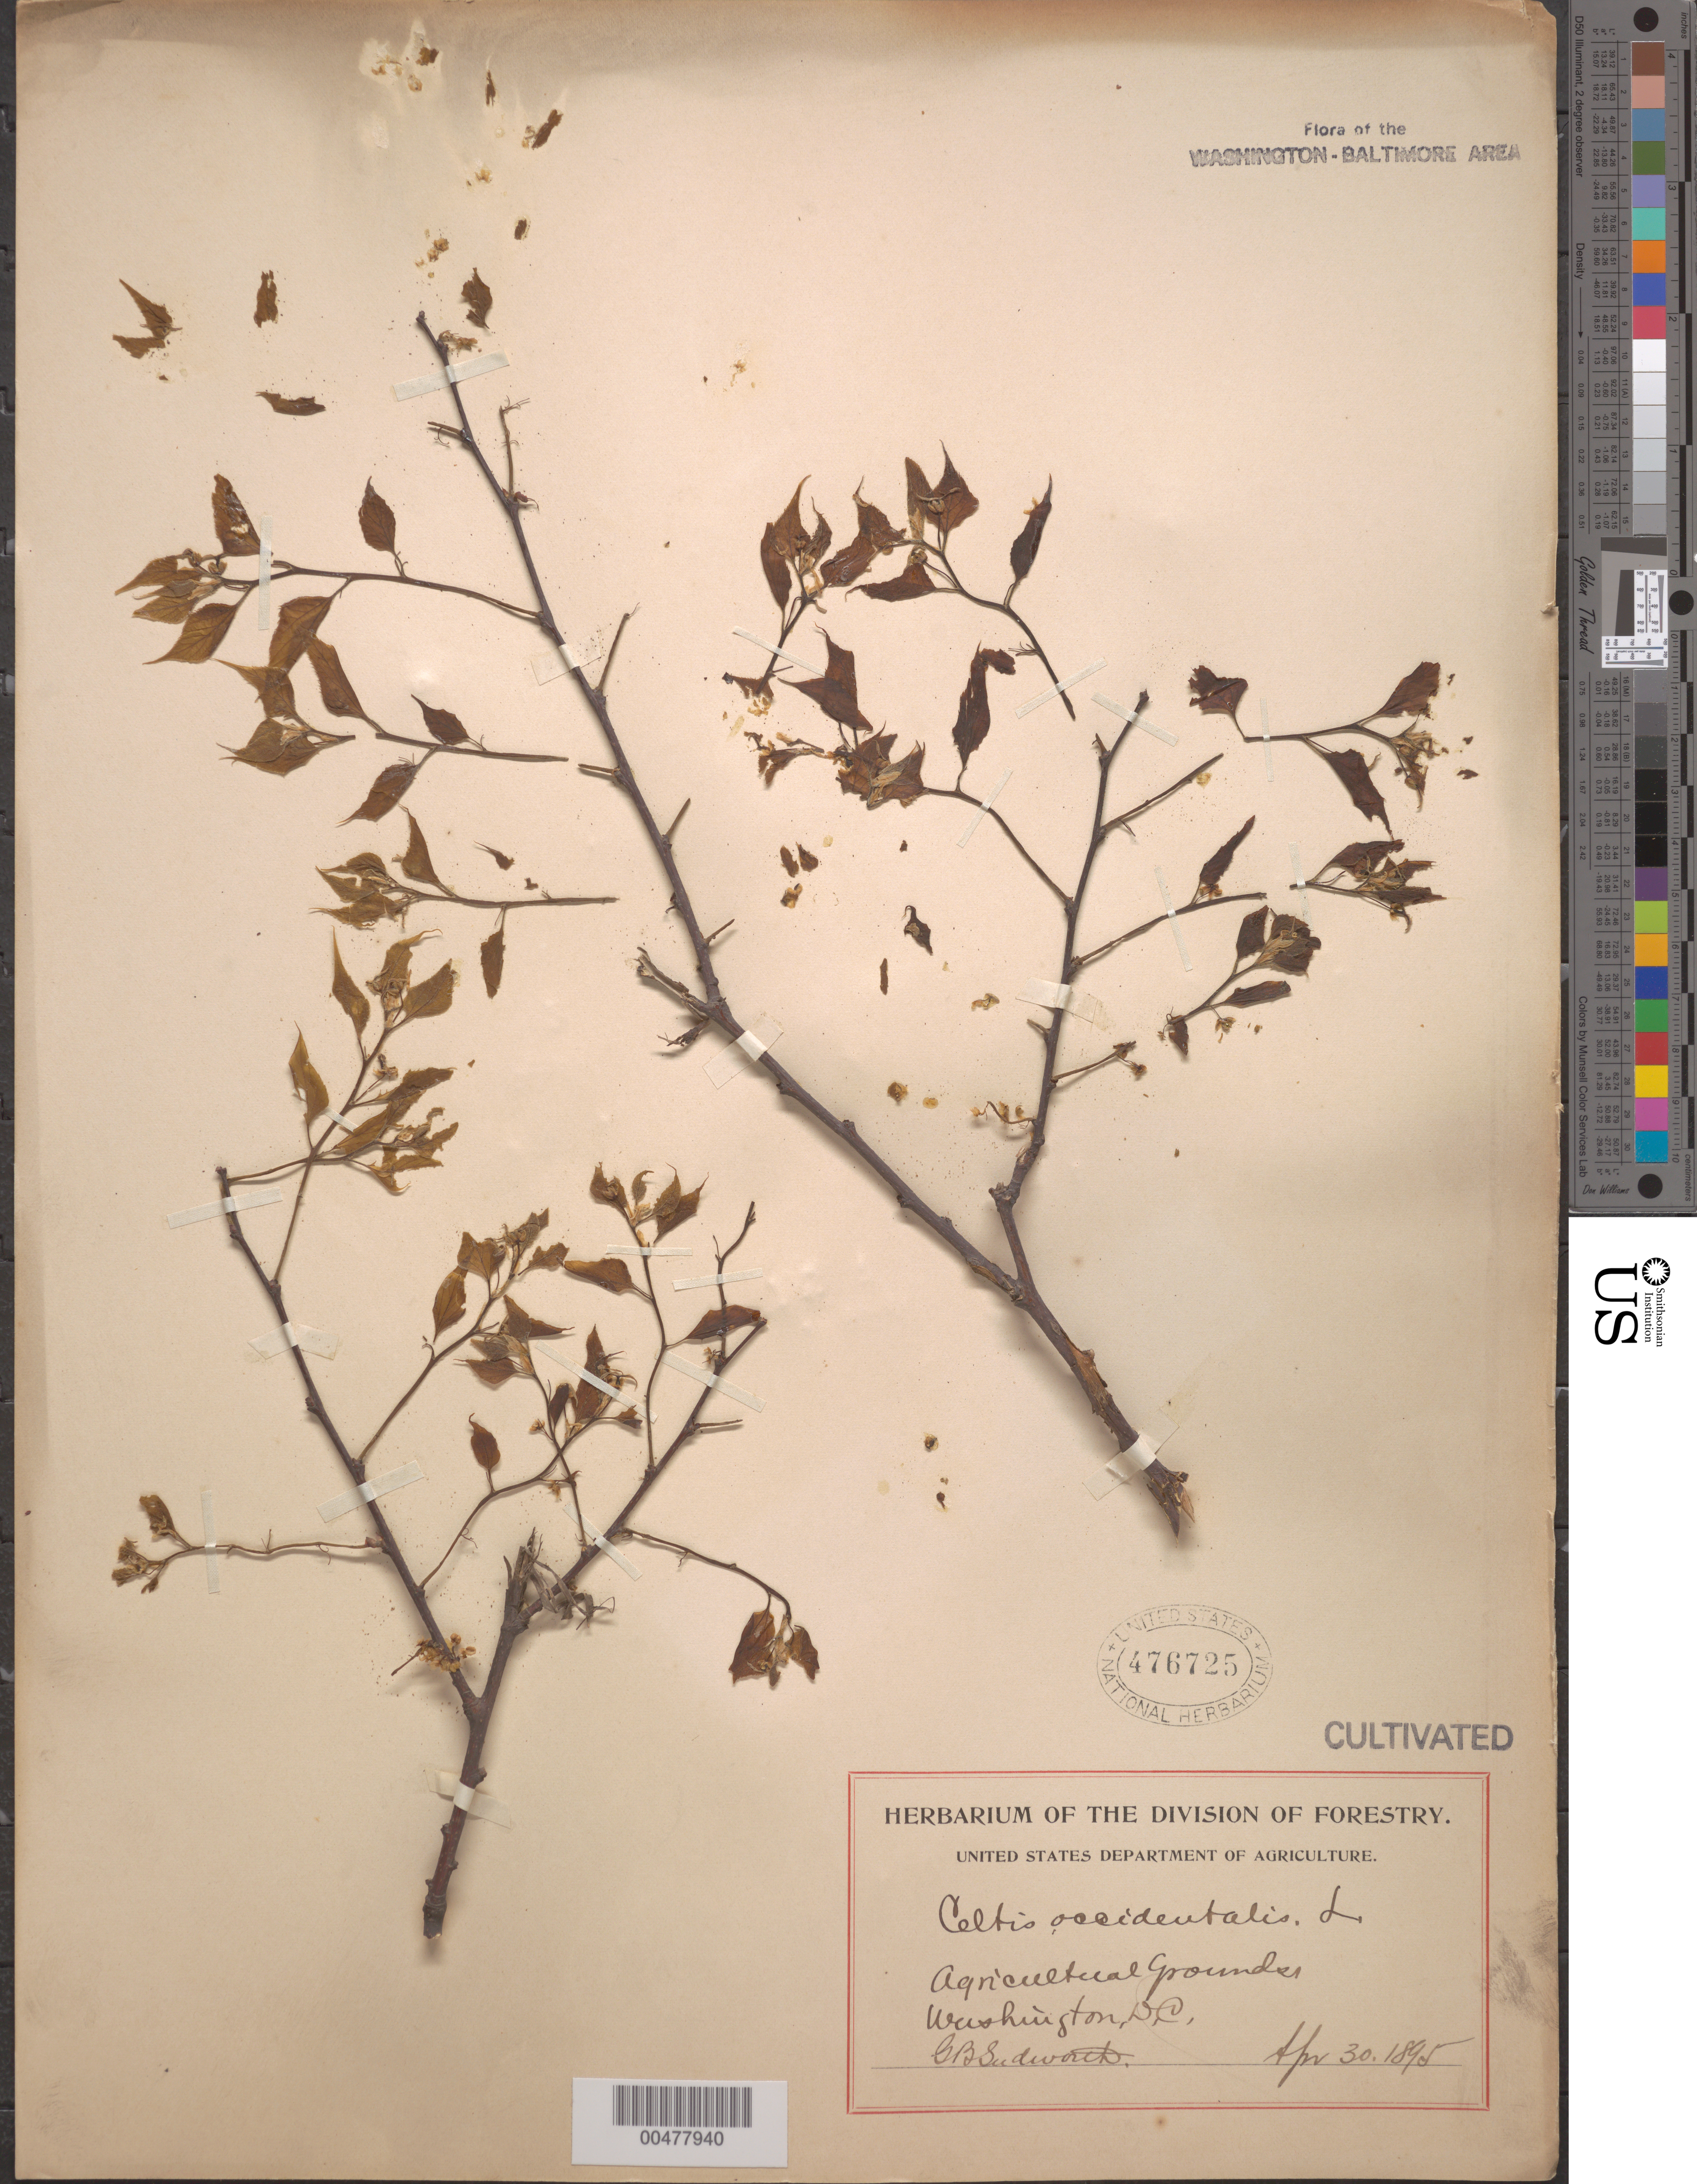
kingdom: Plantae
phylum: Tracheophyta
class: Magnoliopsida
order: Rosales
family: Cannabaceae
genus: Celtis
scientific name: Celtis occidentalis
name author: L.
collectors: G. B. Sudworth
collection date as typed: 30 Apr 1895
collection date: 1895-04-30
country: United States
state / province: District of Columbia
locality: Agricultural grounds, Washington, D.C.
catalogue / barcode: US 476725